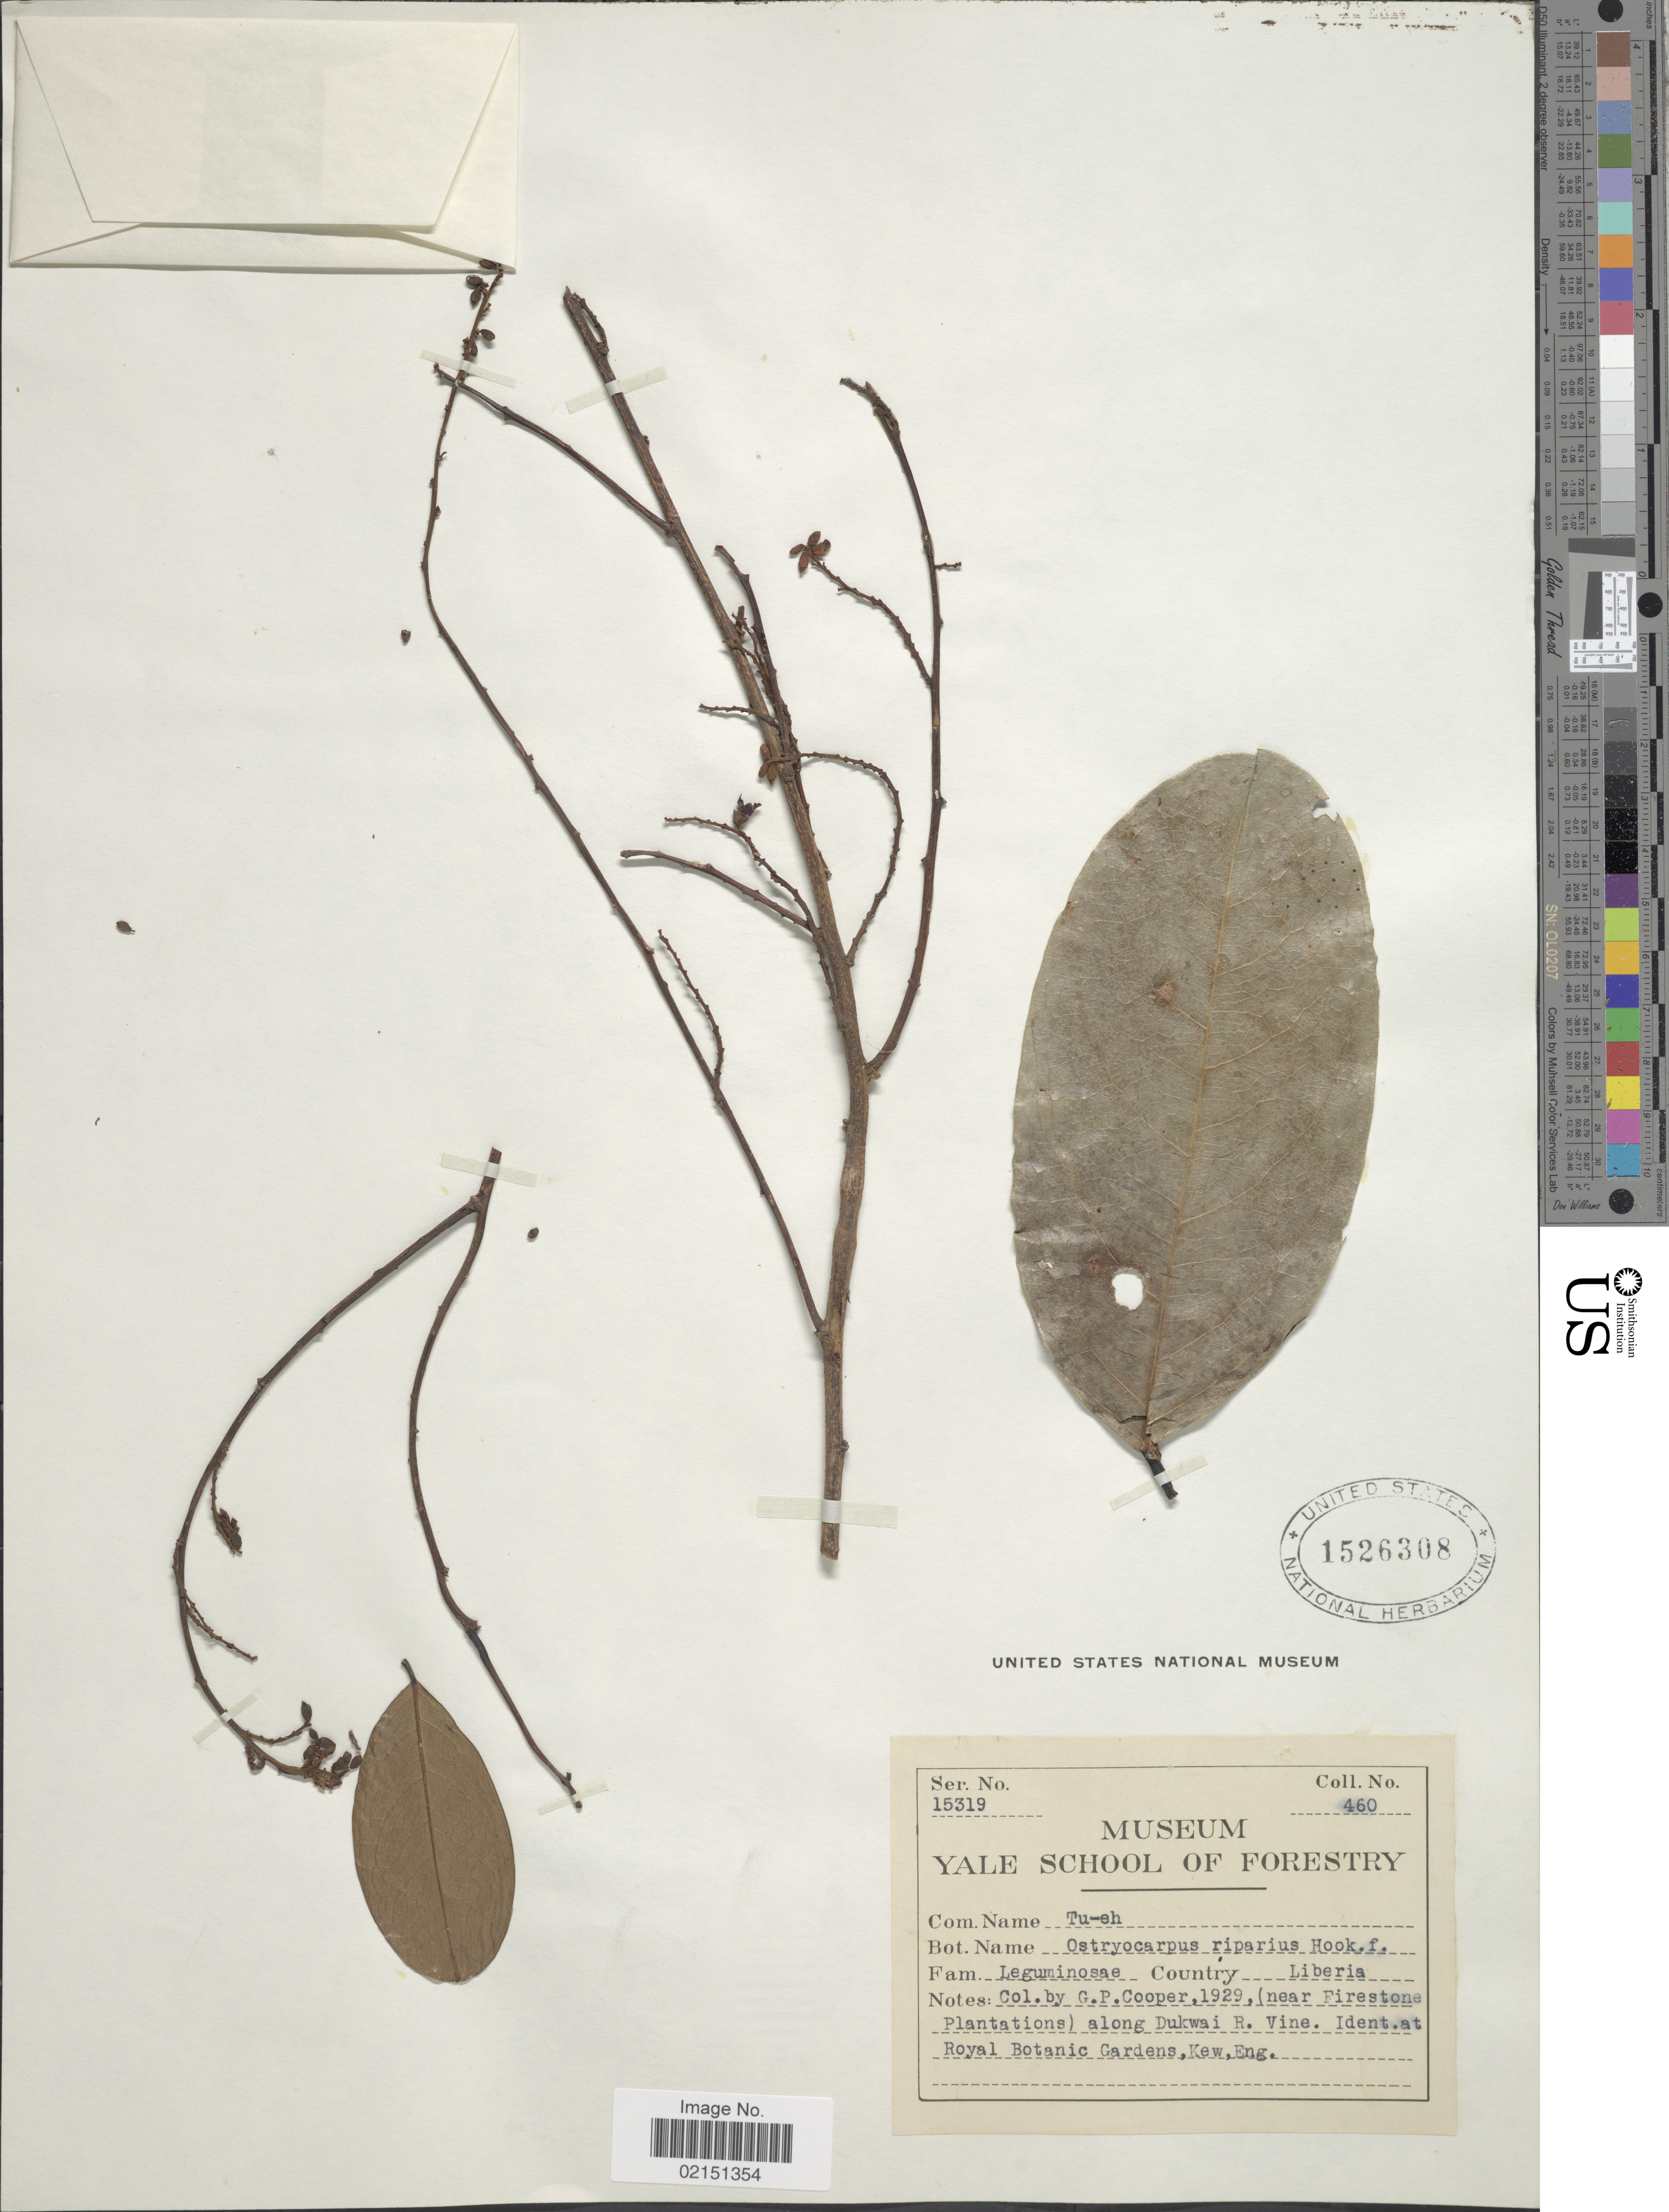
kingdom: Plantae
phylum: Tracheophyta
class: Magnoliopsida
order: Fabales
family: Fabaceae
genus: Ostryocarpus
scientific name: Ostryocarpus riparius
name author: Hook. f.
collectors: G. Cooper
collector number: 460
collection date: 1929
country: Liberia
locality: (near Firestone Plantations) along Dukwai R. Vine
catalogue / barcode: US 1526308